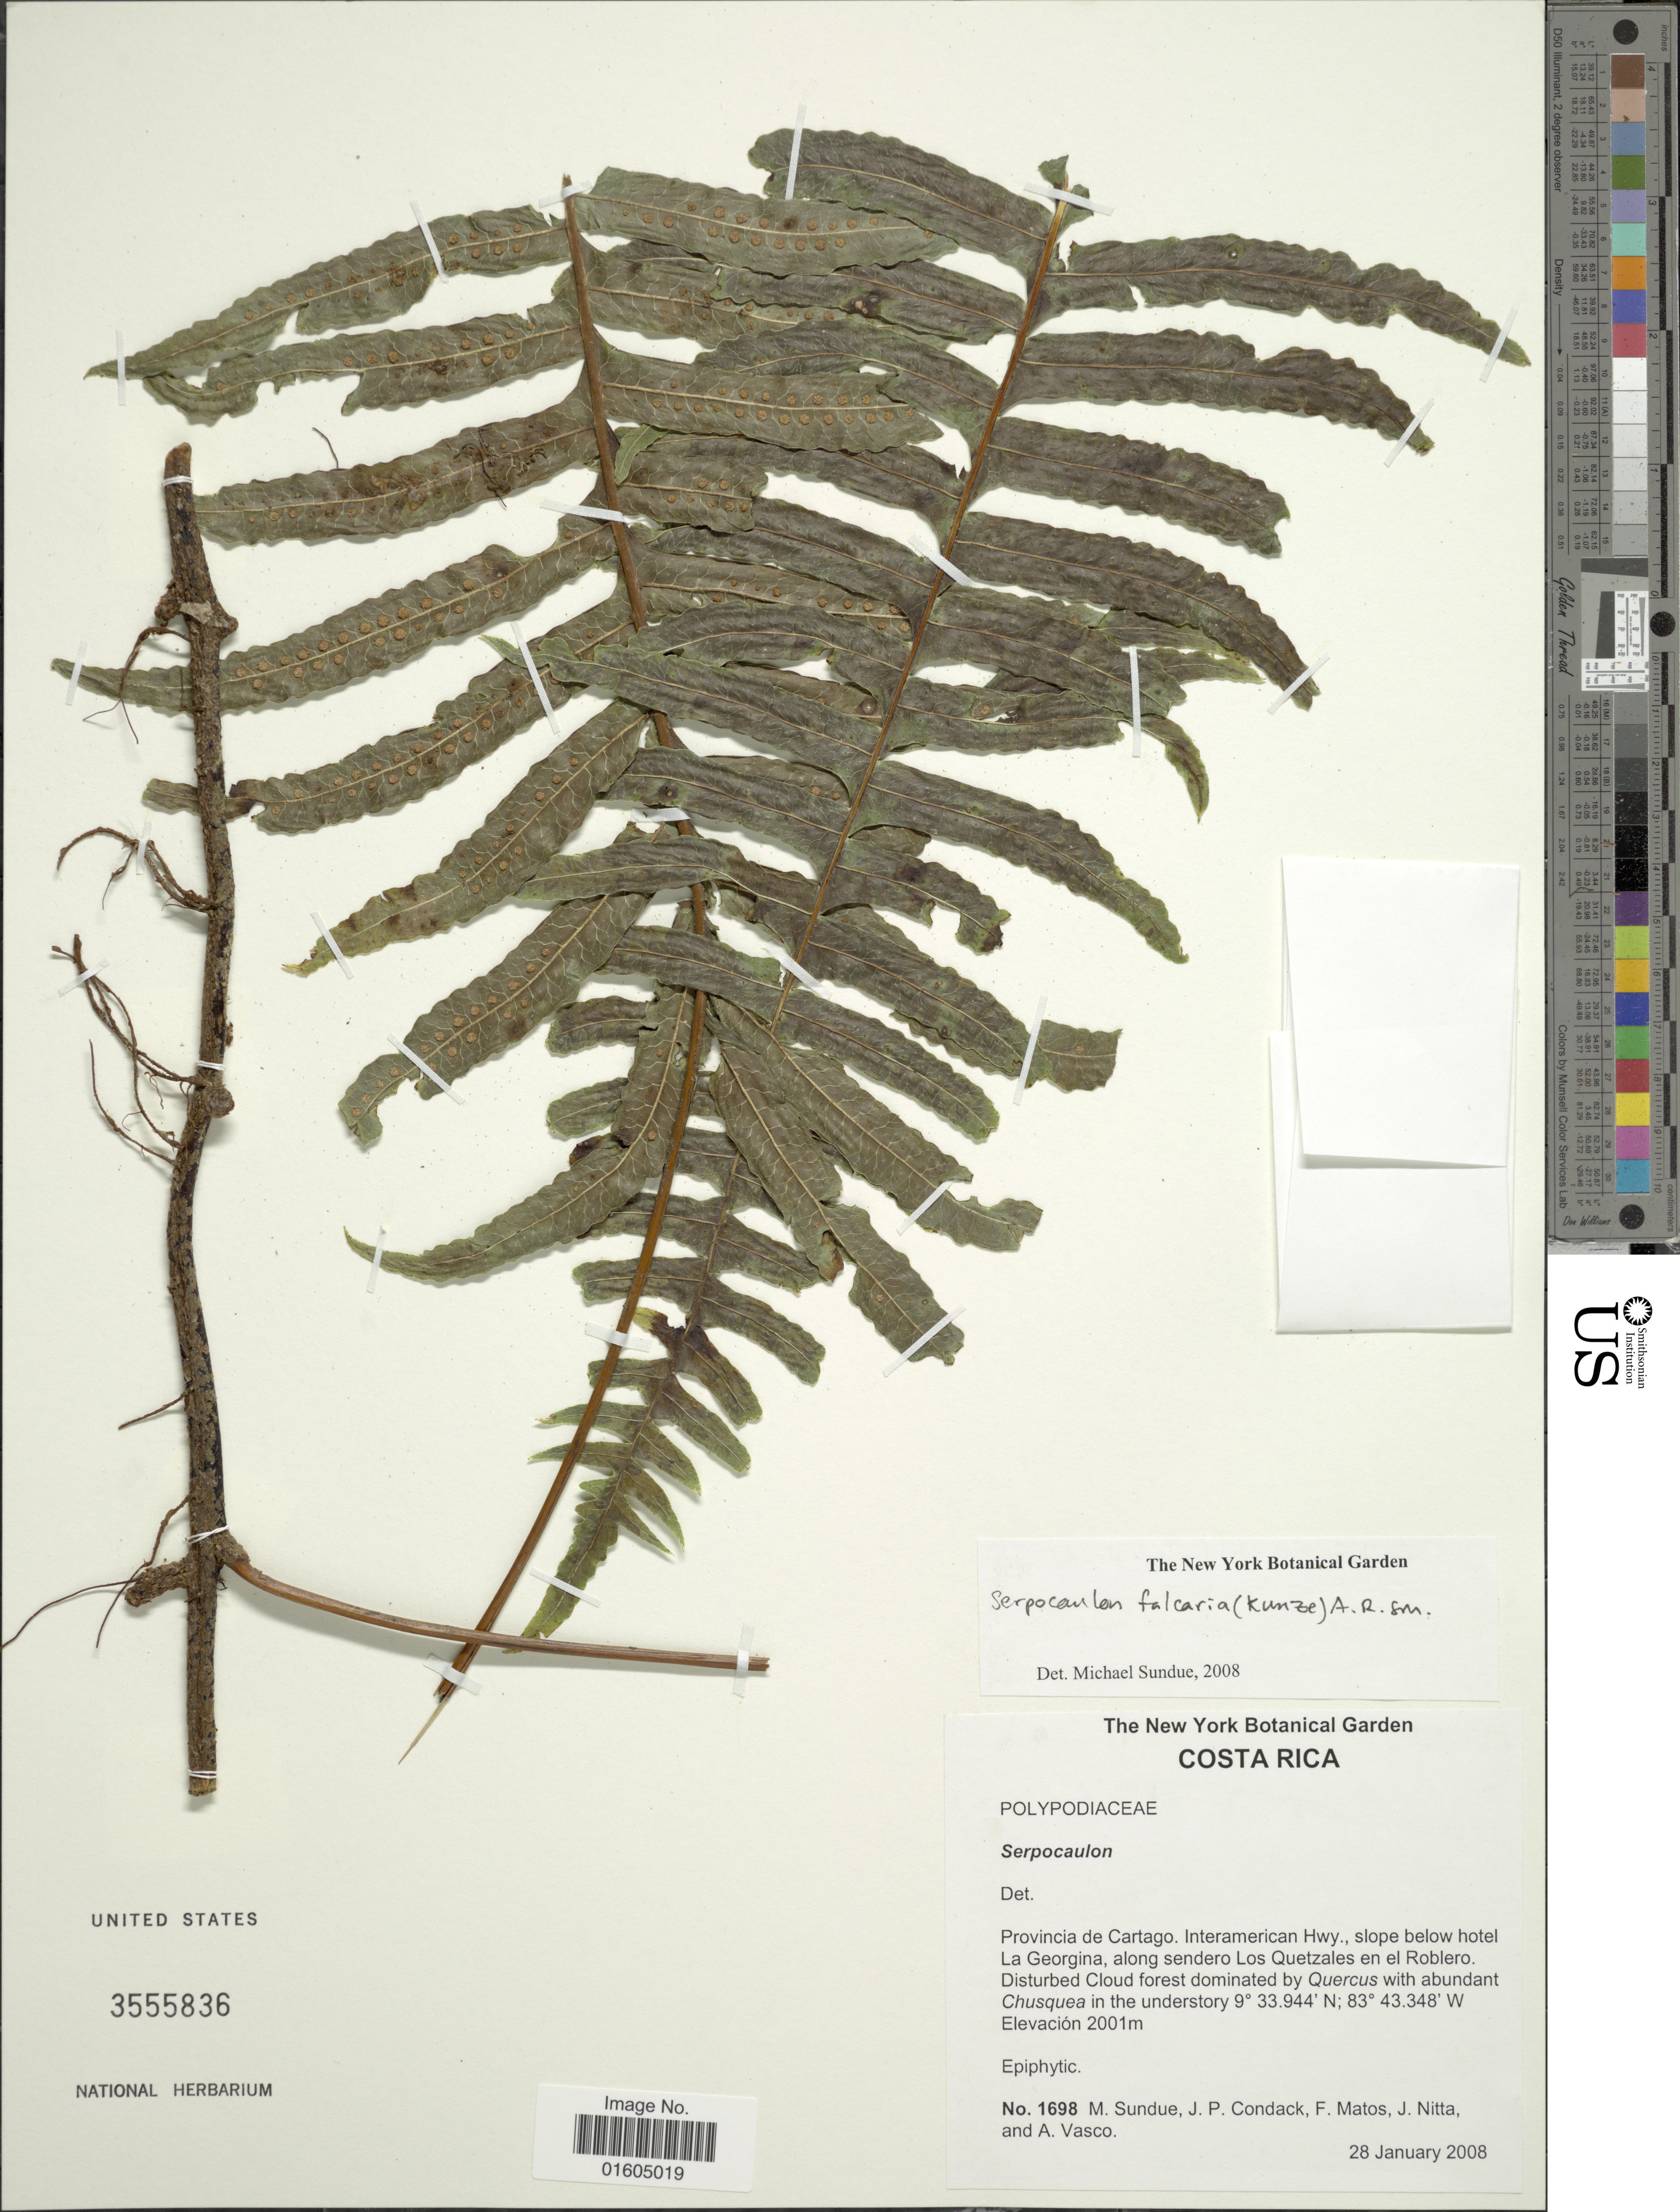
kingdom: Plantae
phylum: Tracheophyta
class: Polypodiopsida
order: Polypodiales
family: Polypodiaceae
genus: Serpocaulon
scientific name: Serpocaulon falcaria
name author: (Kunze) A.R. Sm.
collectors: M. Sundue, J. Condack, F. Matos, J. Nitta & A. Vasco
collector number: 1698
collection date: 2008-01-28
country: Costa Rica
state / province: Cartago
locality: Costa Rica. Provincia de Cartago. Interamerican Hwy., slope below hotel La Georgina, along sendero Los Quetzales en el Roblero. Disturbed Cloud forest dominated by Quercus with abundant Chusquea in the understory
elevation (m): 2001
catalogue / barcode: US 3555836